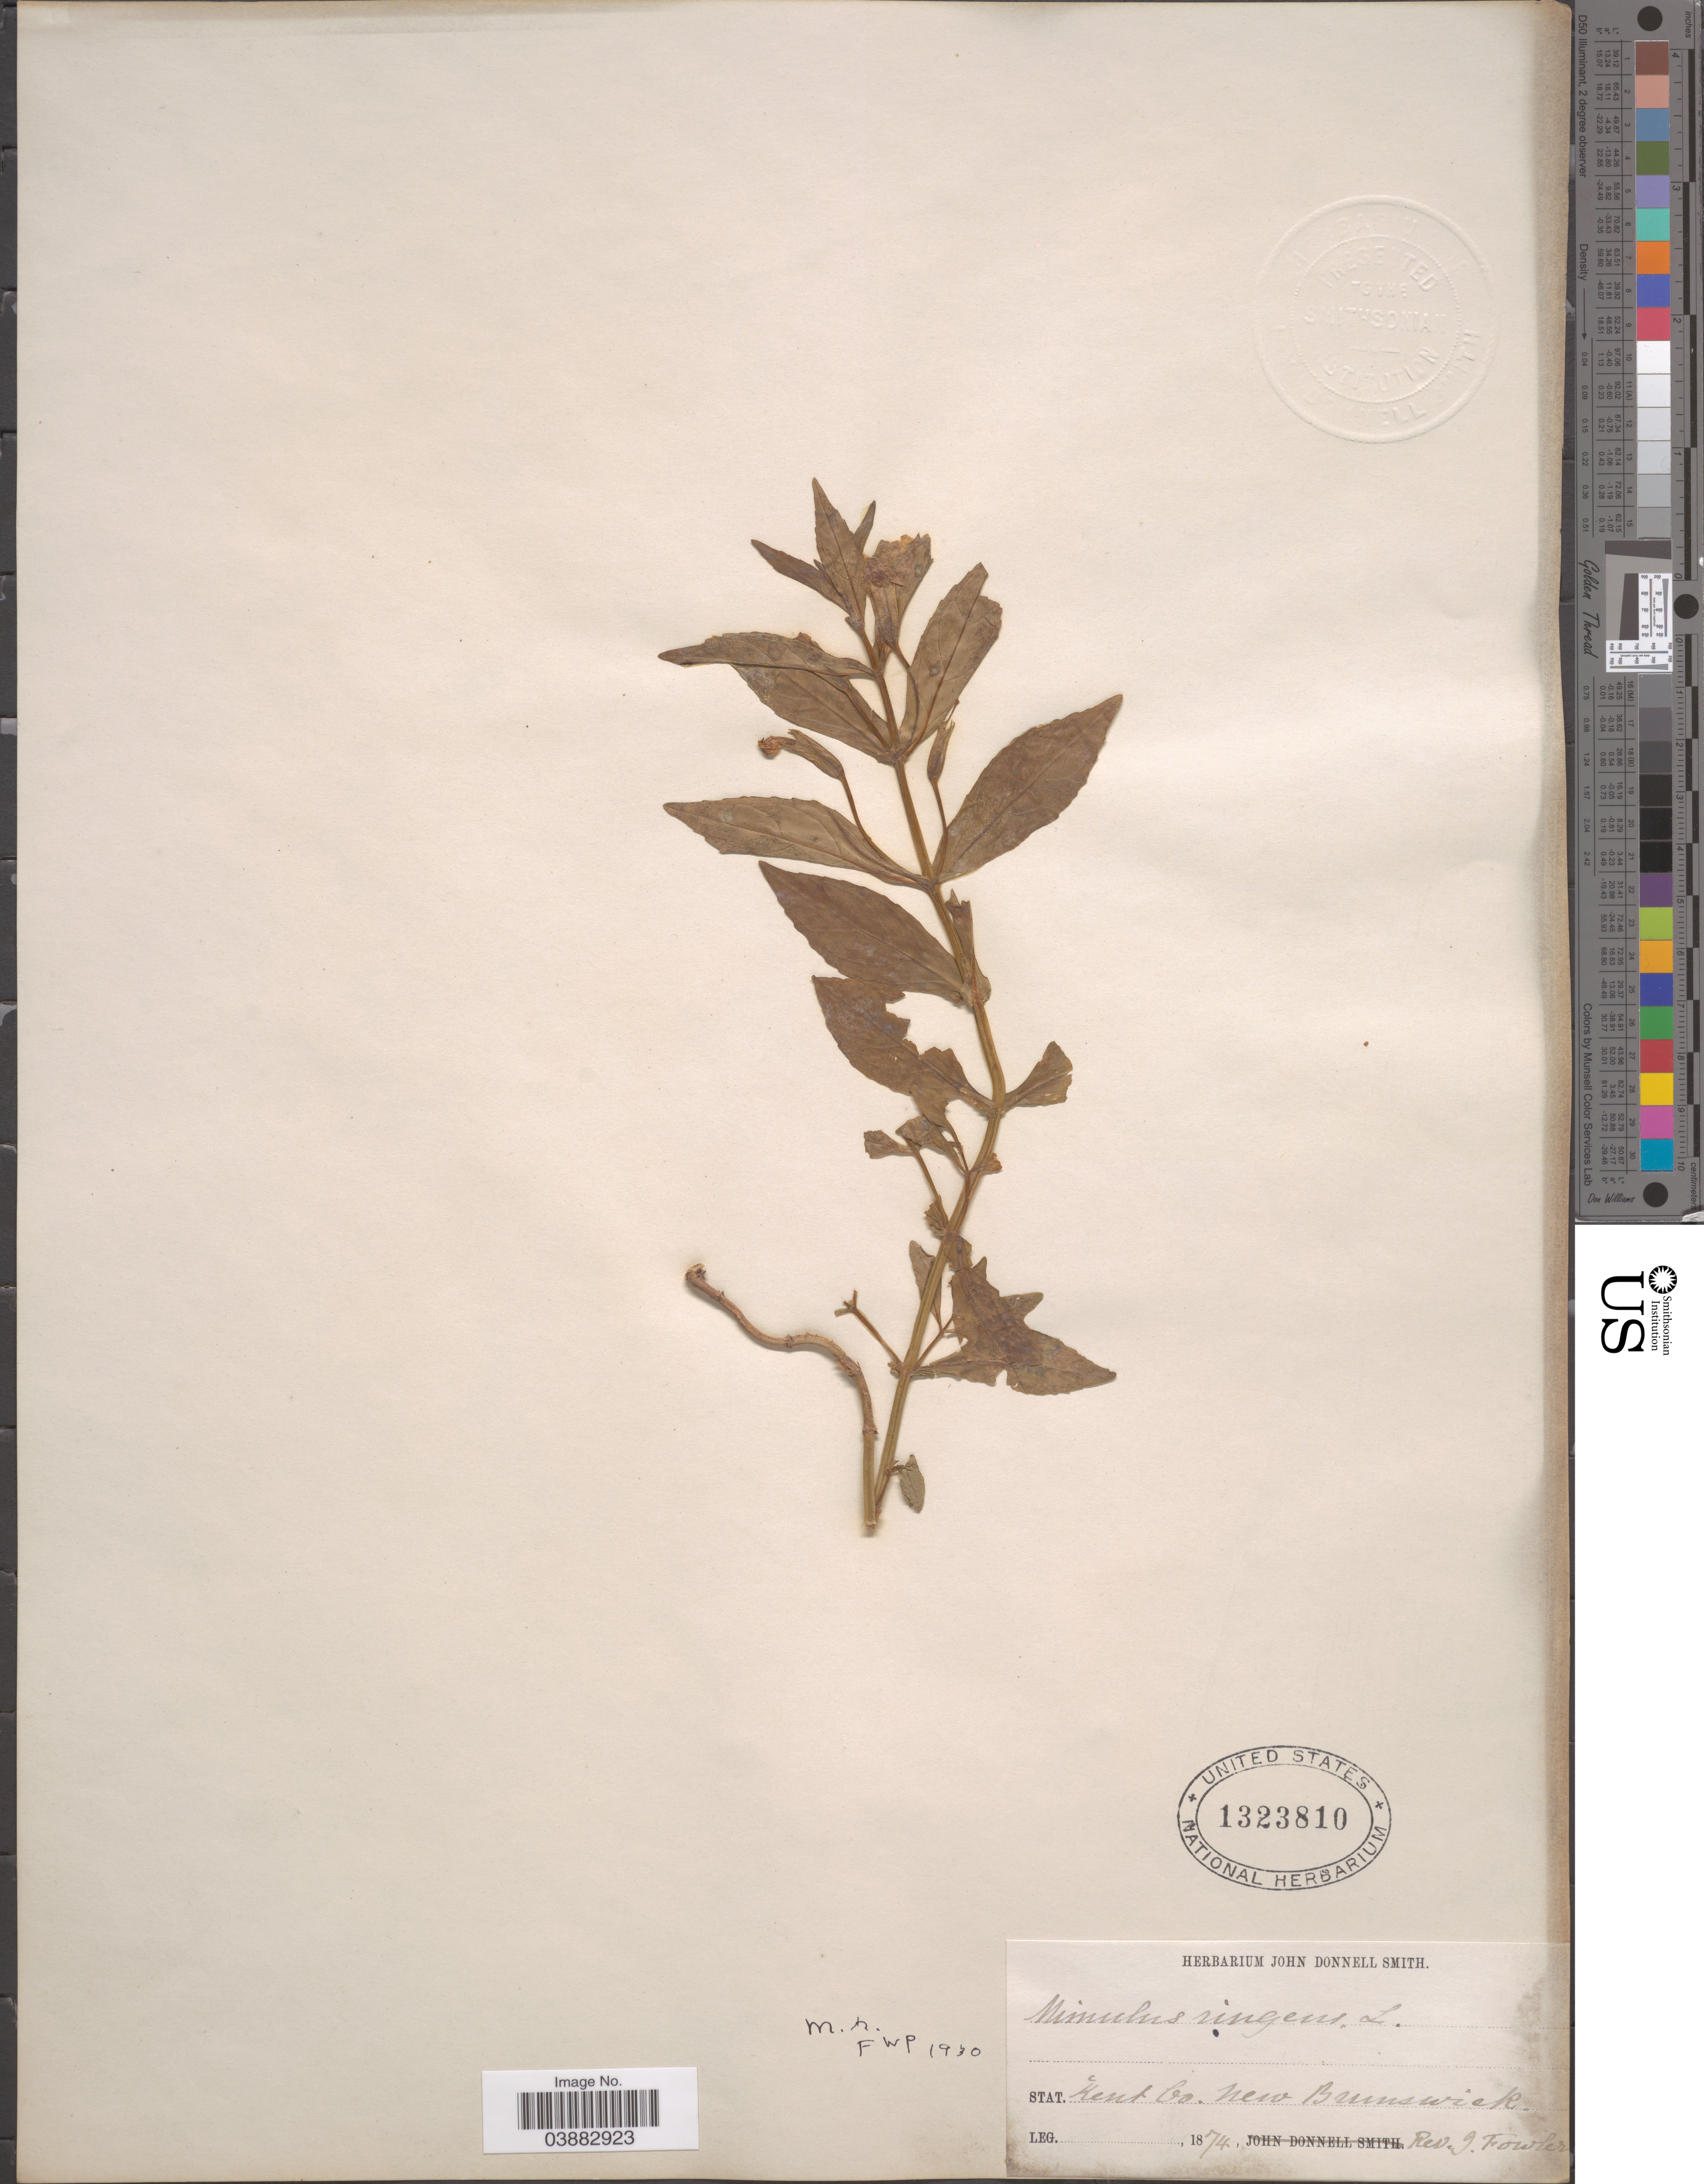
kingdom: Plantae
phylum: Tracheophyta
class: Magnoliopsida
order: Lamiales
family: Phrymaceae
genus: Mimulus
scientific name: Mimulus ringens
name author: L.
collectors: J. P. Fowler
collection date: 1874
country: Canada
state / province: New Brunswick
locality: Kent Co.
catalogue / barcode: US 1323810